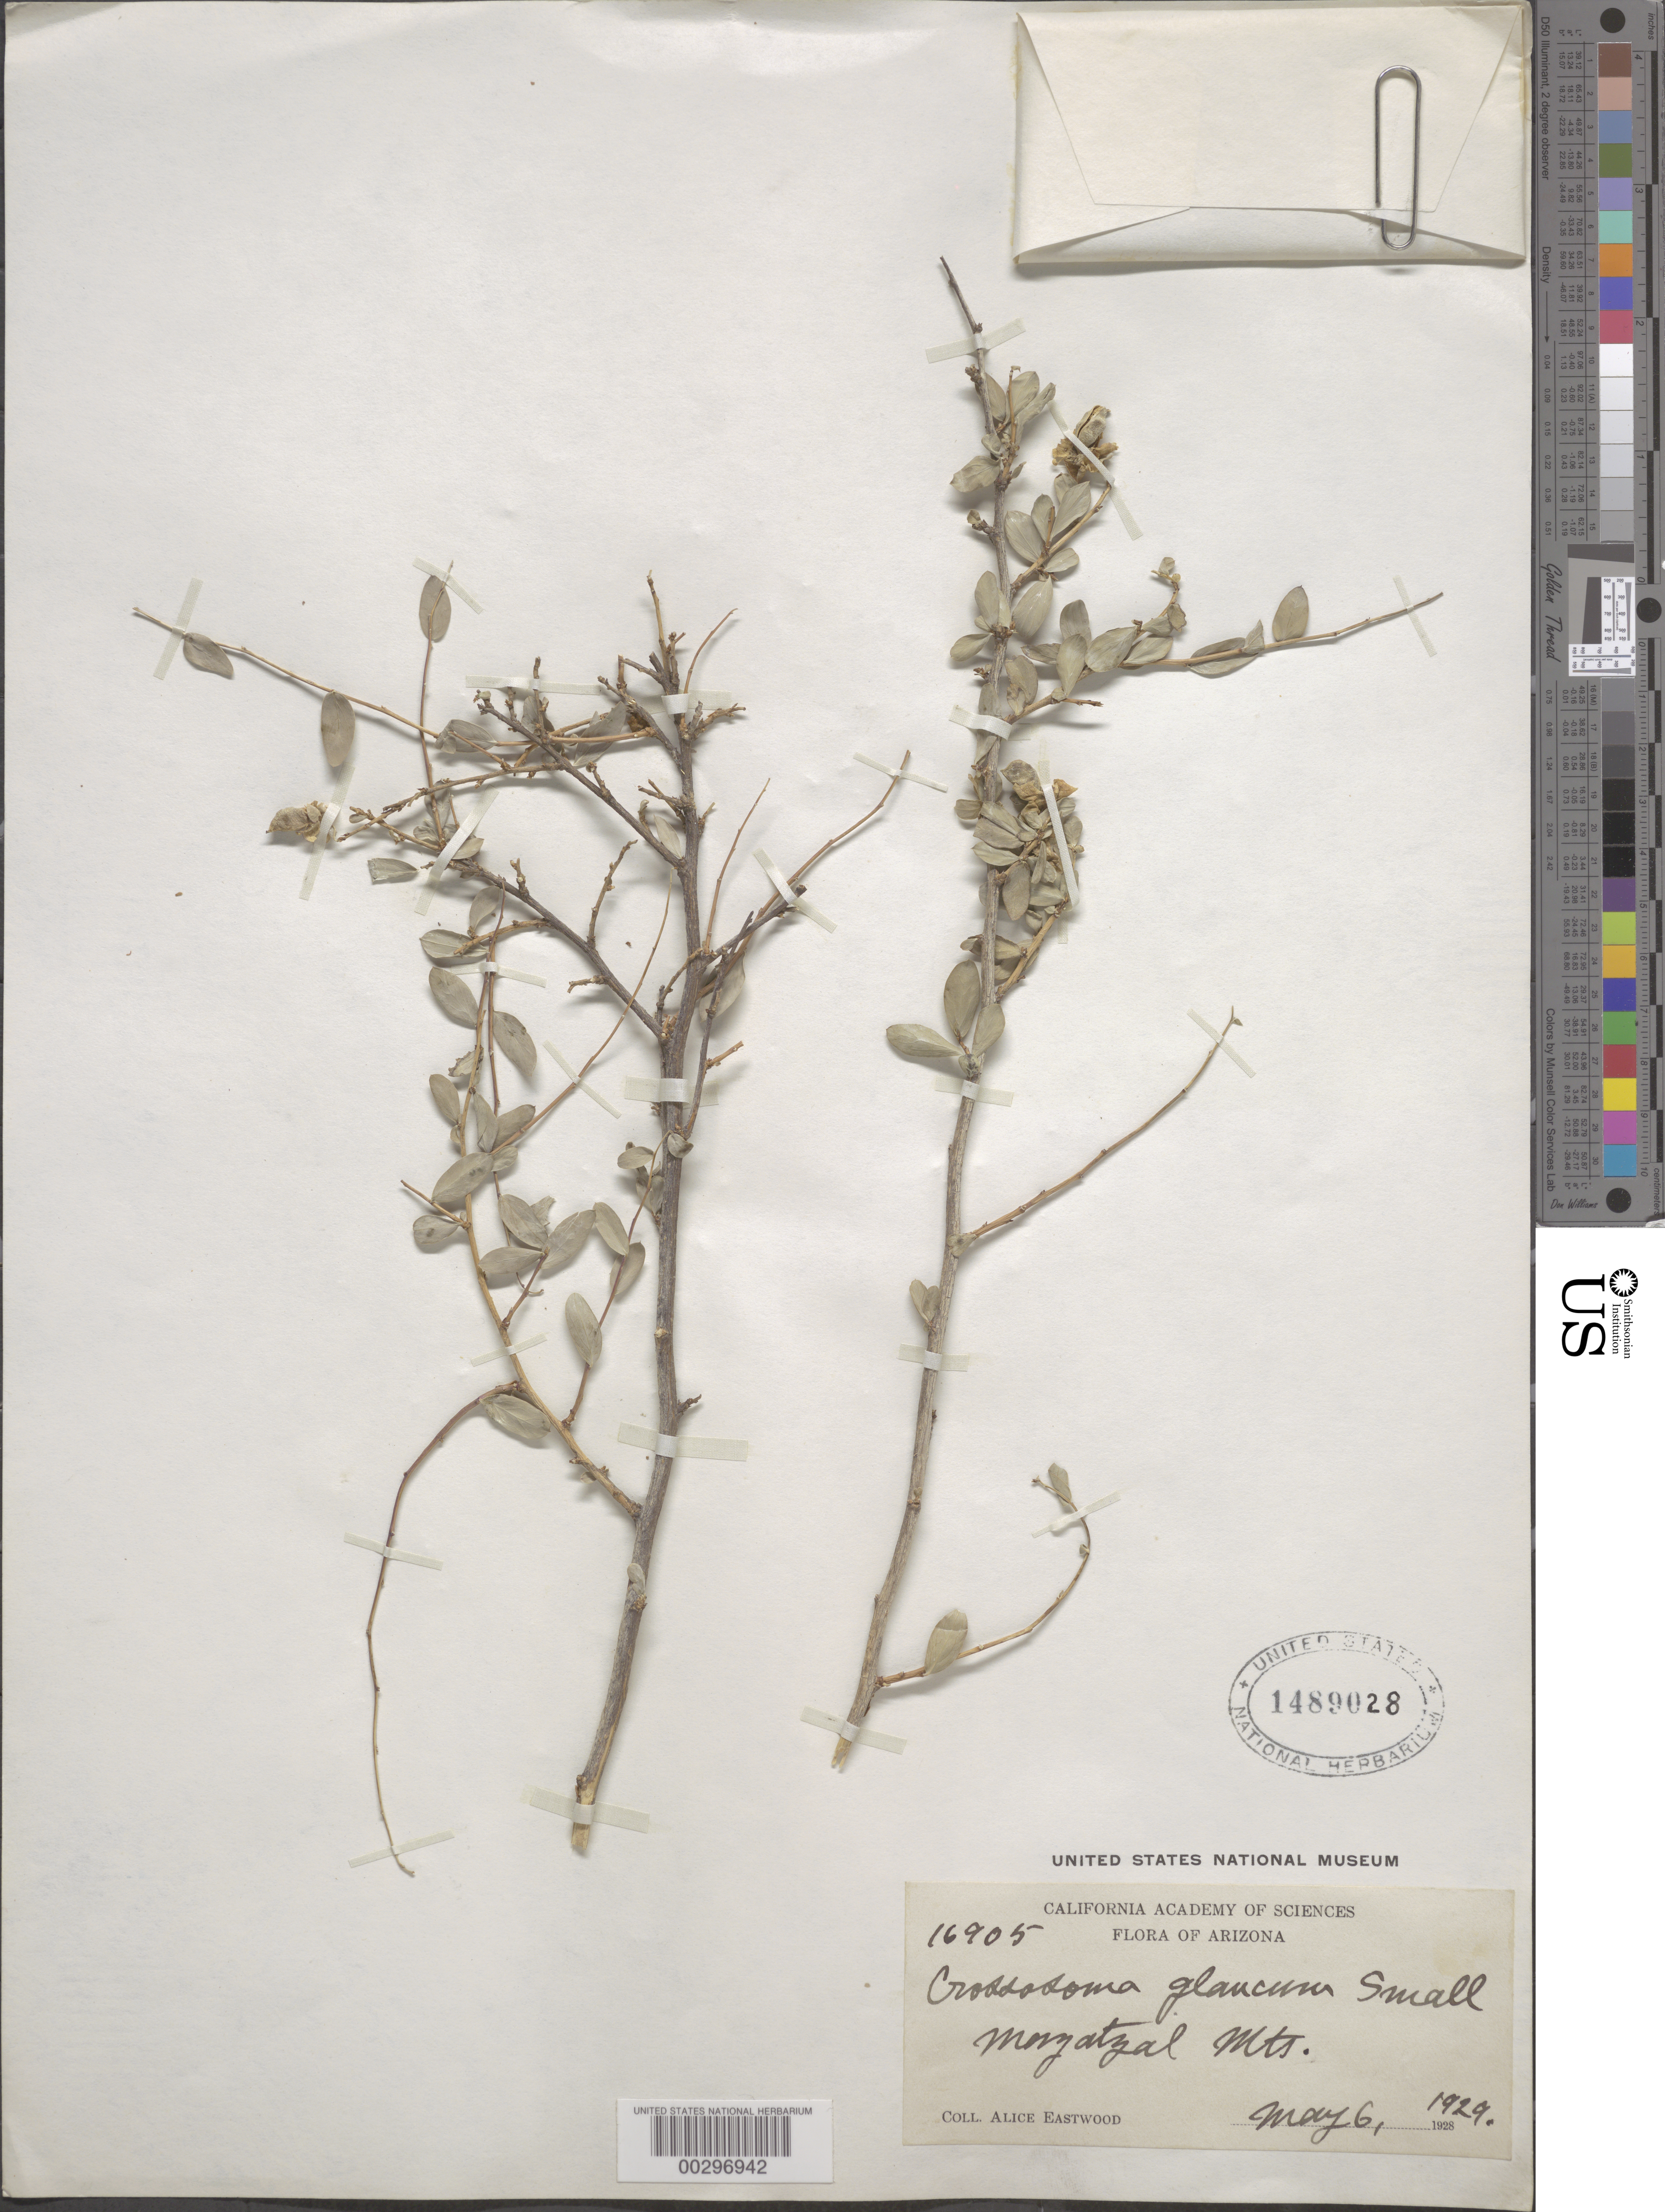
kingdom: Plantae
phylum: Tracheophyta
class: Magnoliopsida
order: Crossosomatales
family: Crossosomataceae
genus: Crossosoma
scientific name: Crossosoma bigelovii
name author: S. Watson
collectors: A. Eastwood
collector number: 16905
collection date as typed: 06 May 1929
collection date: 1929-05-06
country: United States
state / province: Arizona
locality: Mazatzal mts.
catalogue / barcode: US 1489028